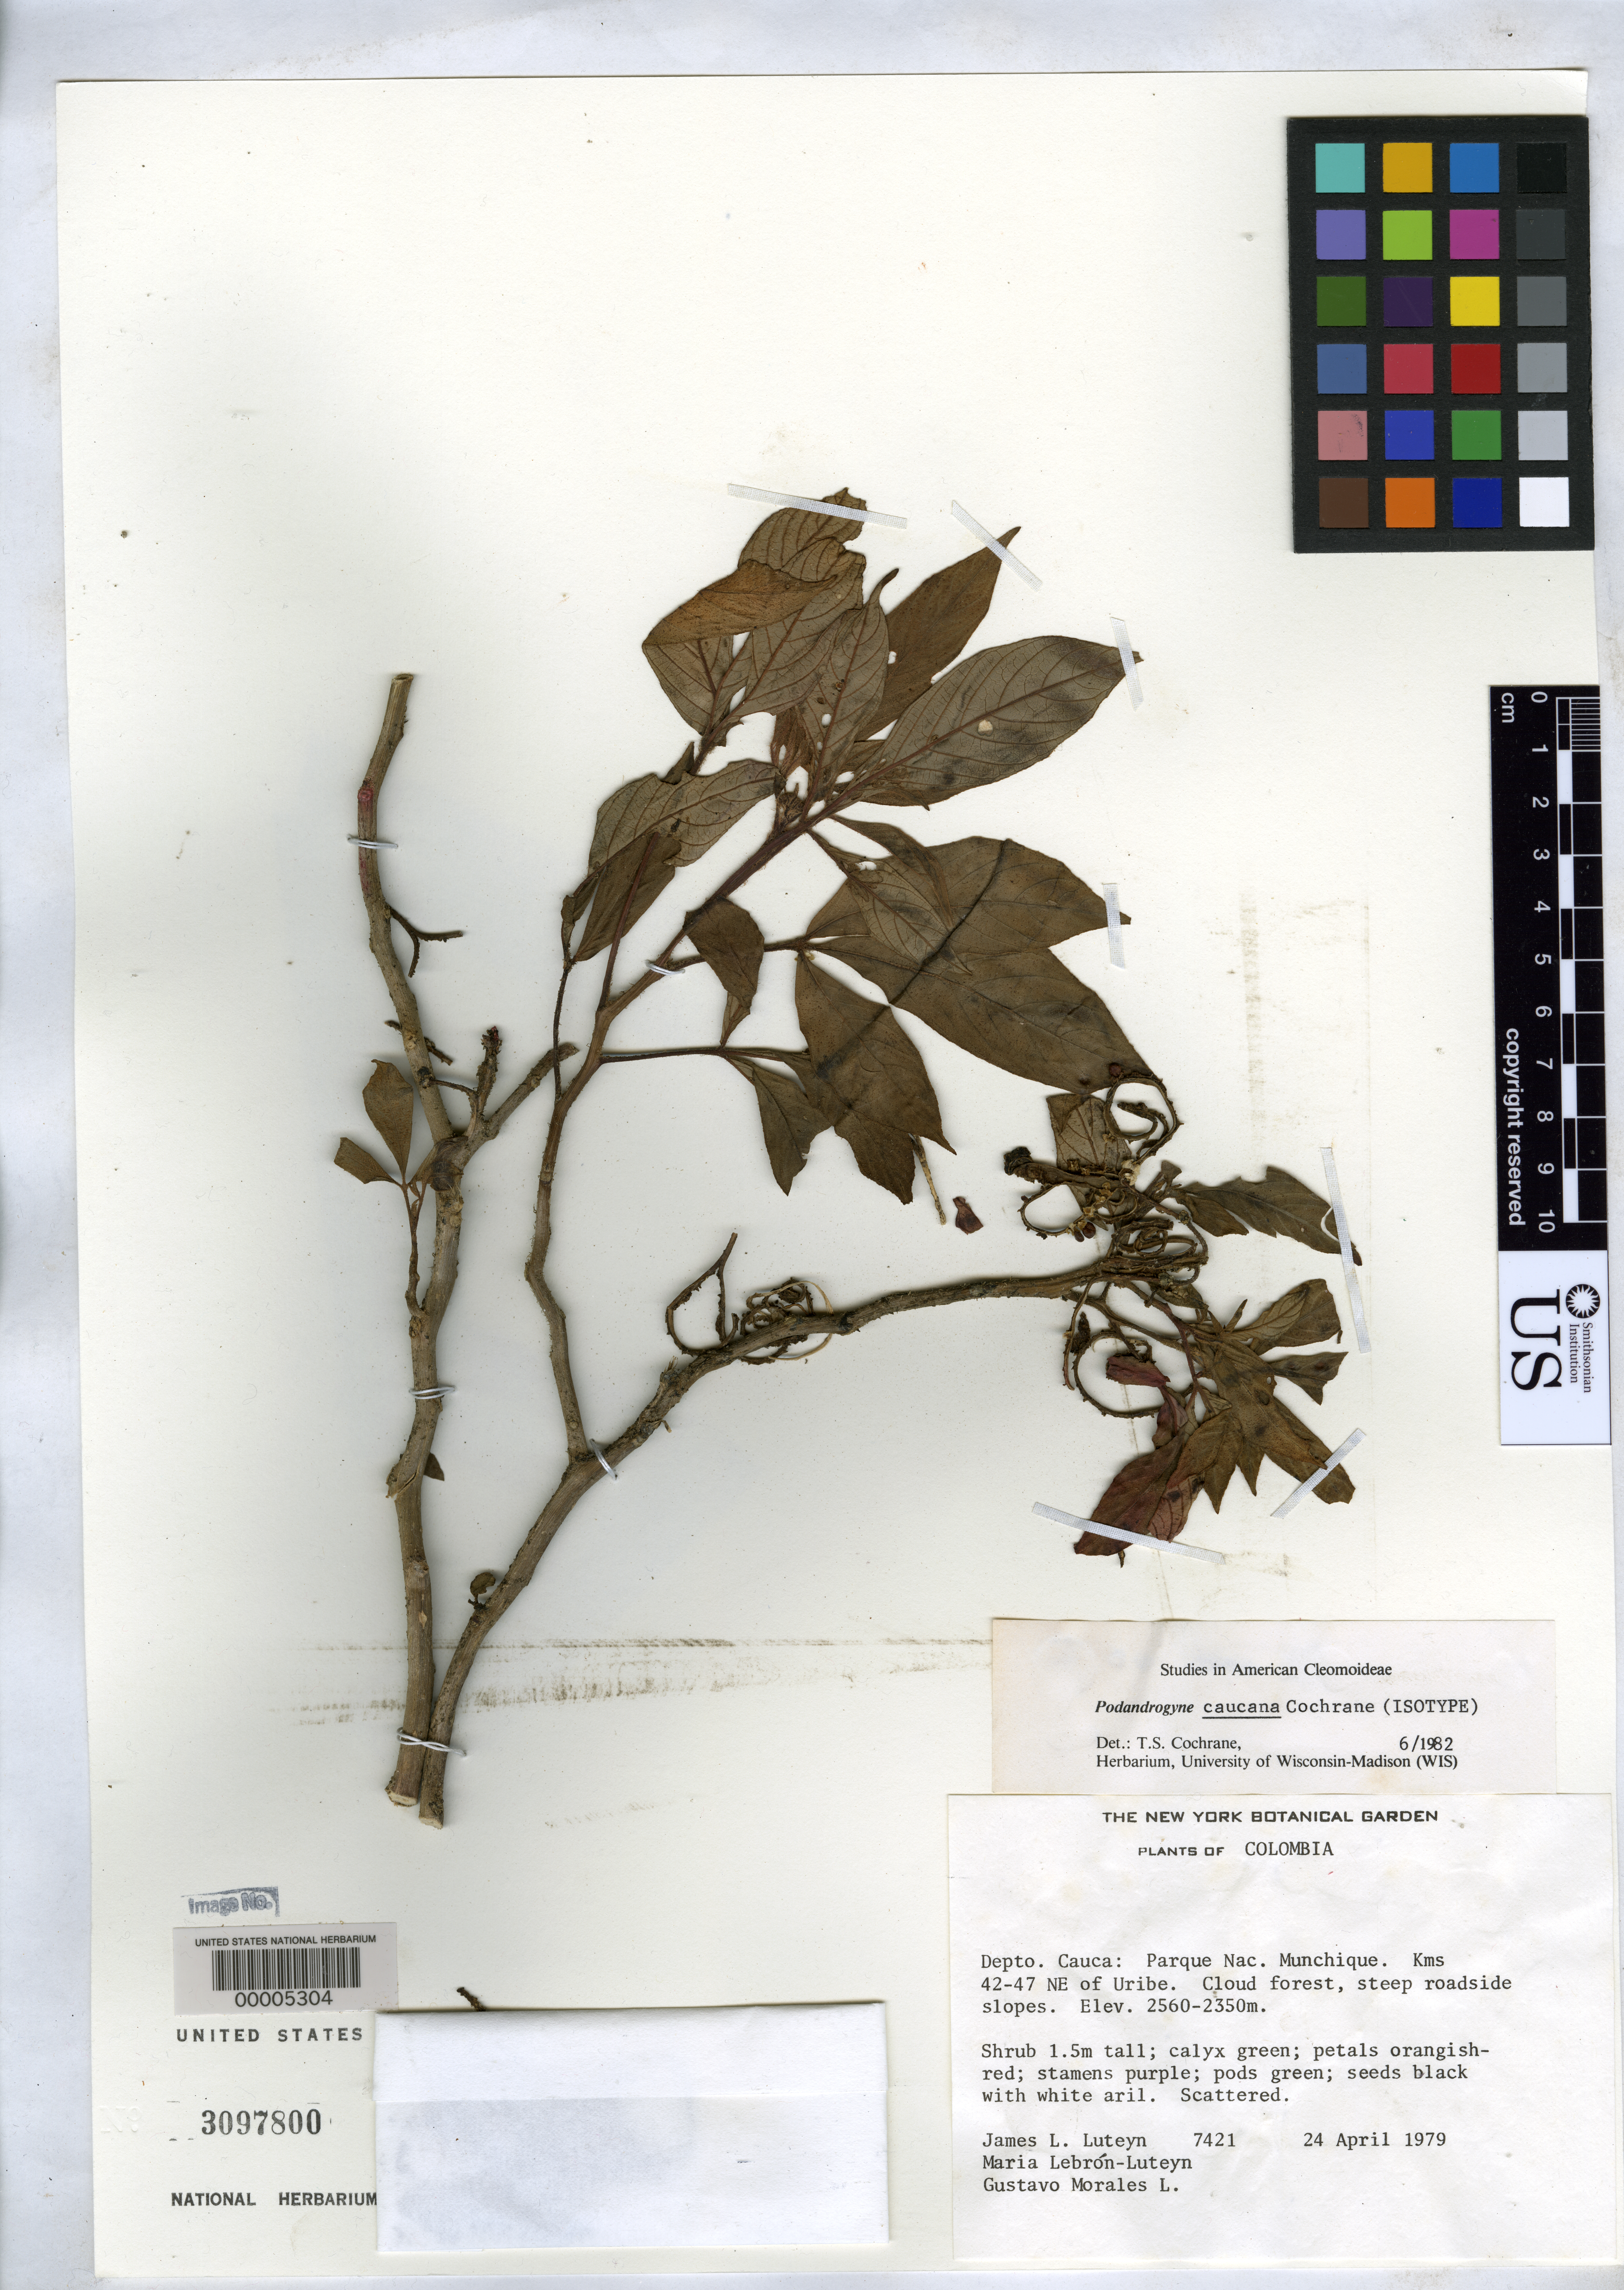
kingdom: Plantae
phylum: Tracheophyta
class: Magnoliopsida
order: Brassicales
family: Cleomaceae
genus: Podandrogyne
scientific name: Podandrogyne caucana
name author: Cochrane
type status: Isotype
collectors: J. L. Luteyn, M. L. Lebrón-Luteyn & G. Morales L.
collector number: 7421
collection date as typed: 24 Apr 1979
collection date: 1979-04-24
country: Colombia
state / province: Cauca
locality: Parque Nac. Munchique, Km. 42-47 NE of Uribe.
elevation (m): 2350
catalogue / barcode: US 3097800